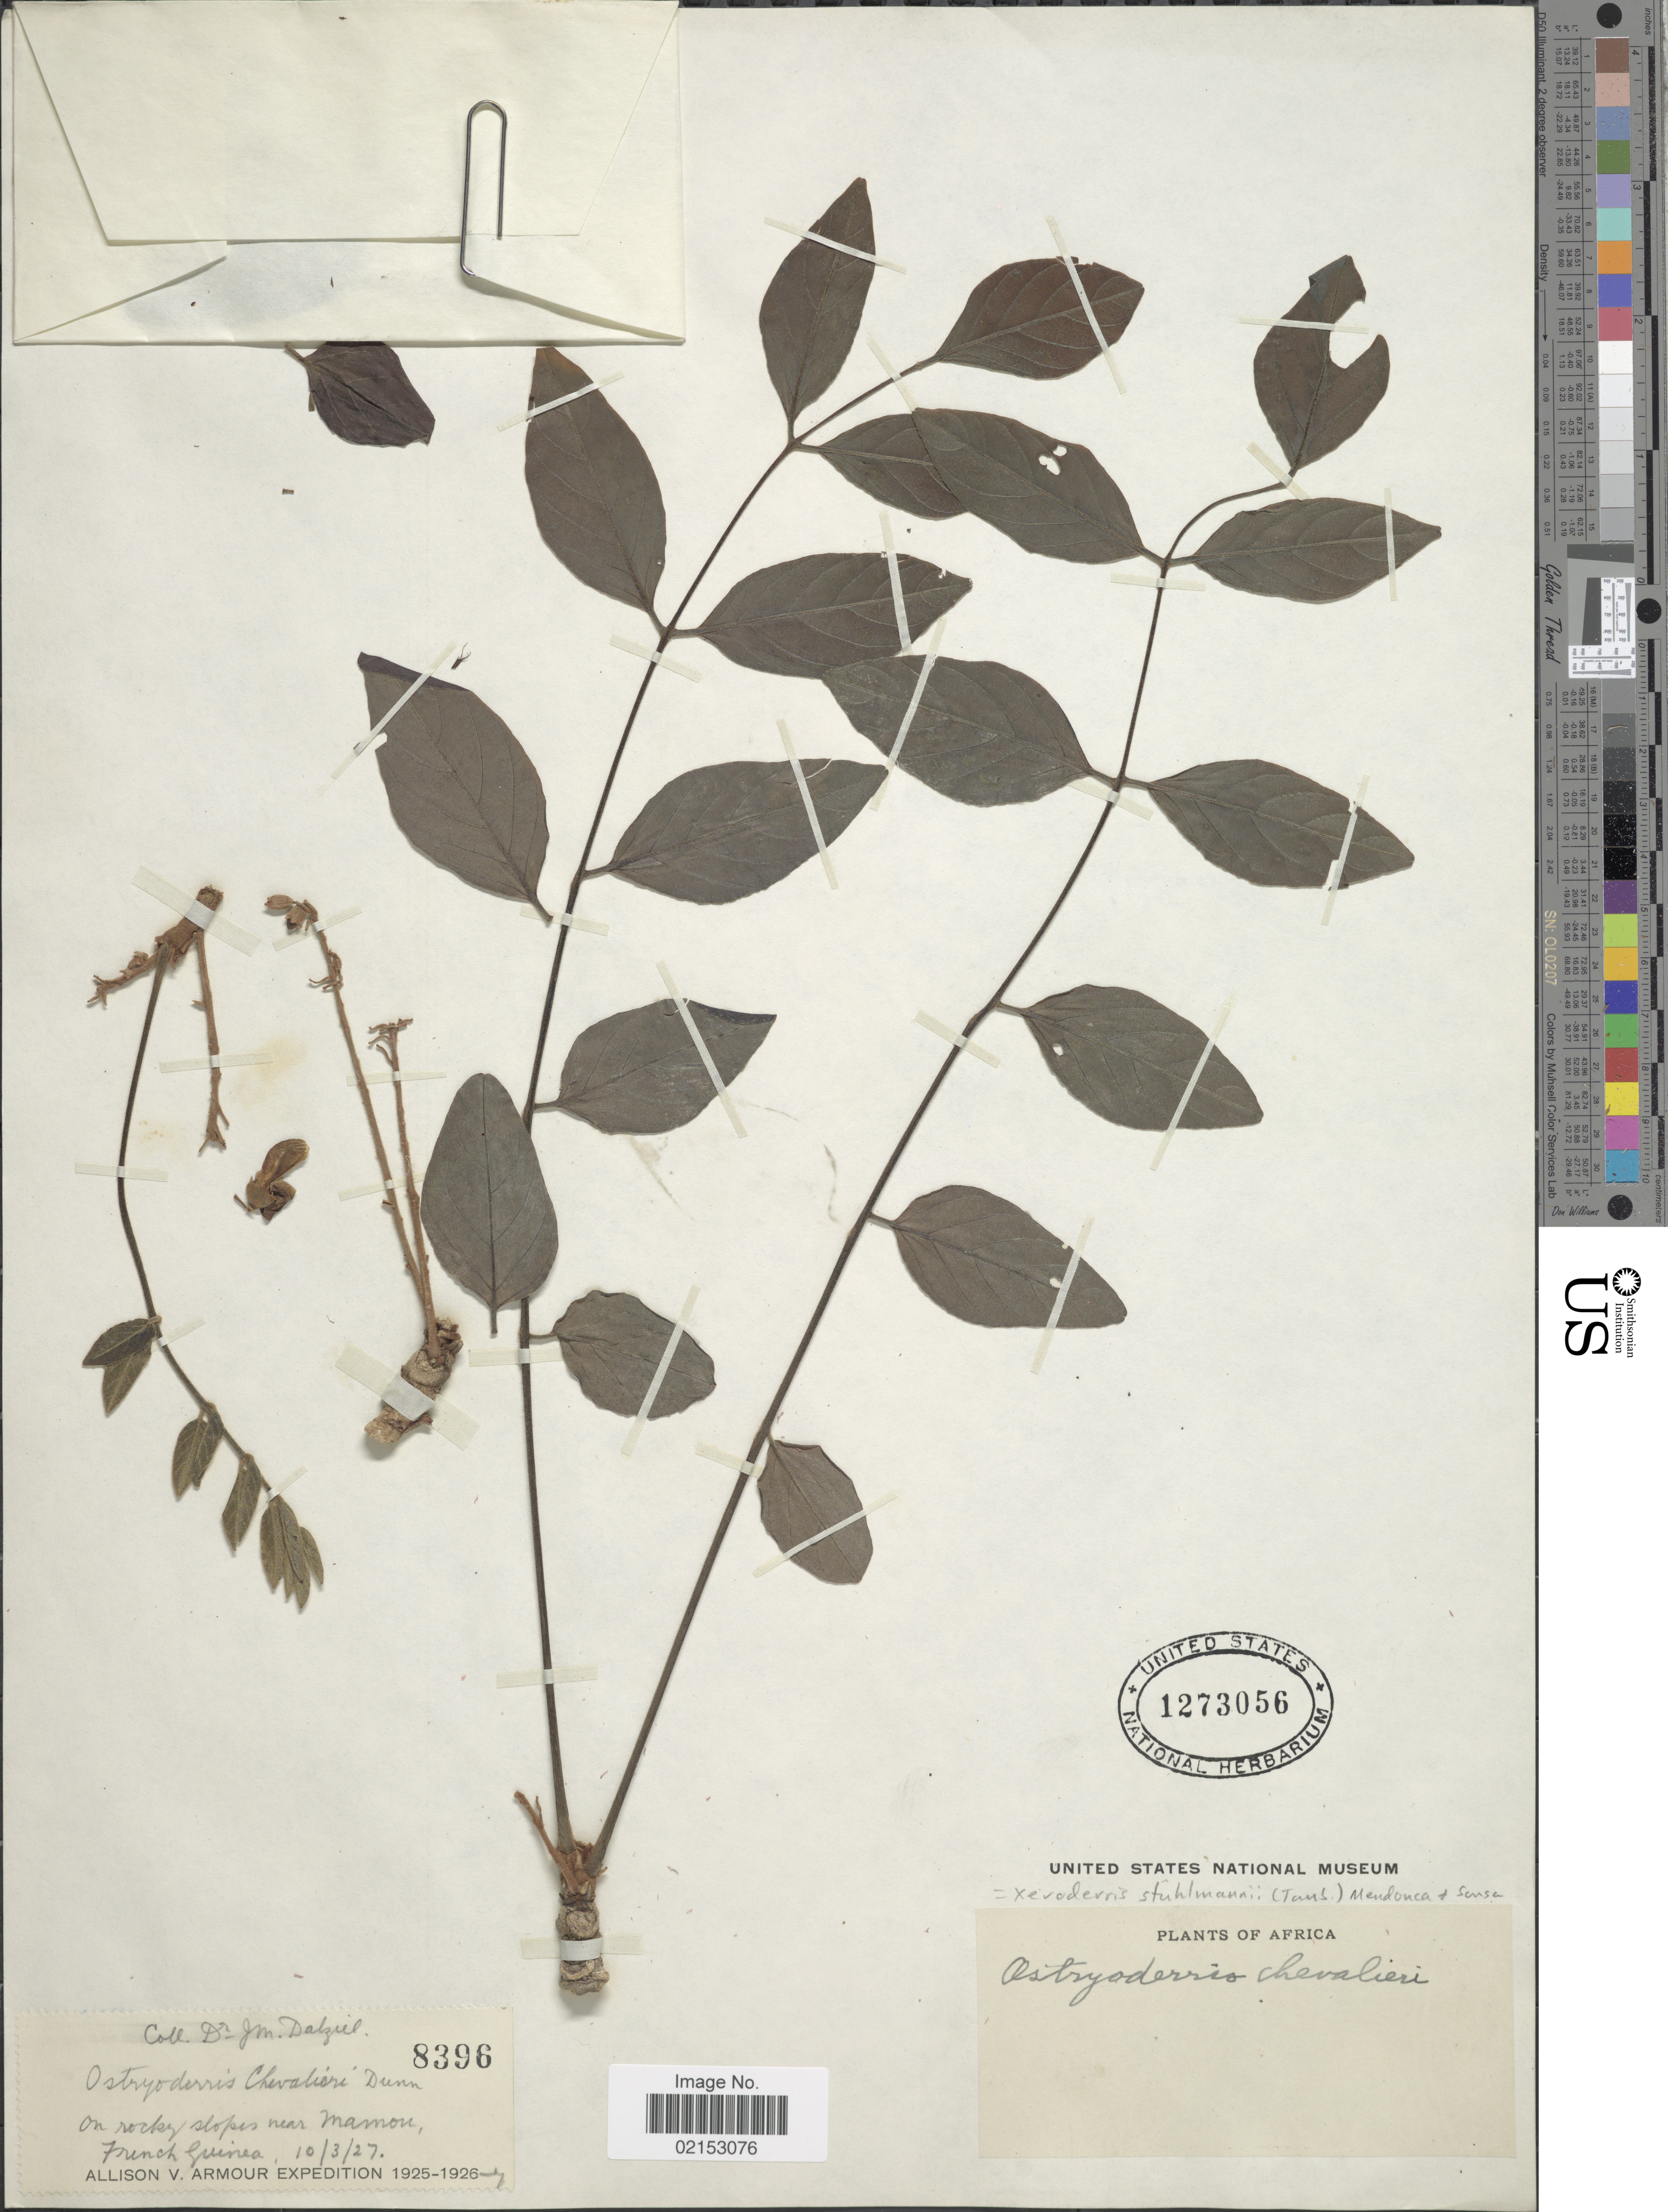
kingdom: Plantae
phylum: Tracheophyta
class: Magnoliopsida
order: Fabales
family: Fabaceae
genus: Xeroderris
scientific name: Xeroderris stuhlmannii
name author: (Taub.) Mendonça & E.C. Sousa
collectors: J. Dalziel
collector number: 8396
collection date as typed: Transcribed d/m/y: 10/3/27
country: Guinea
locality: On rocky slopes near Mamou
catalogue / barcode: US 1273056